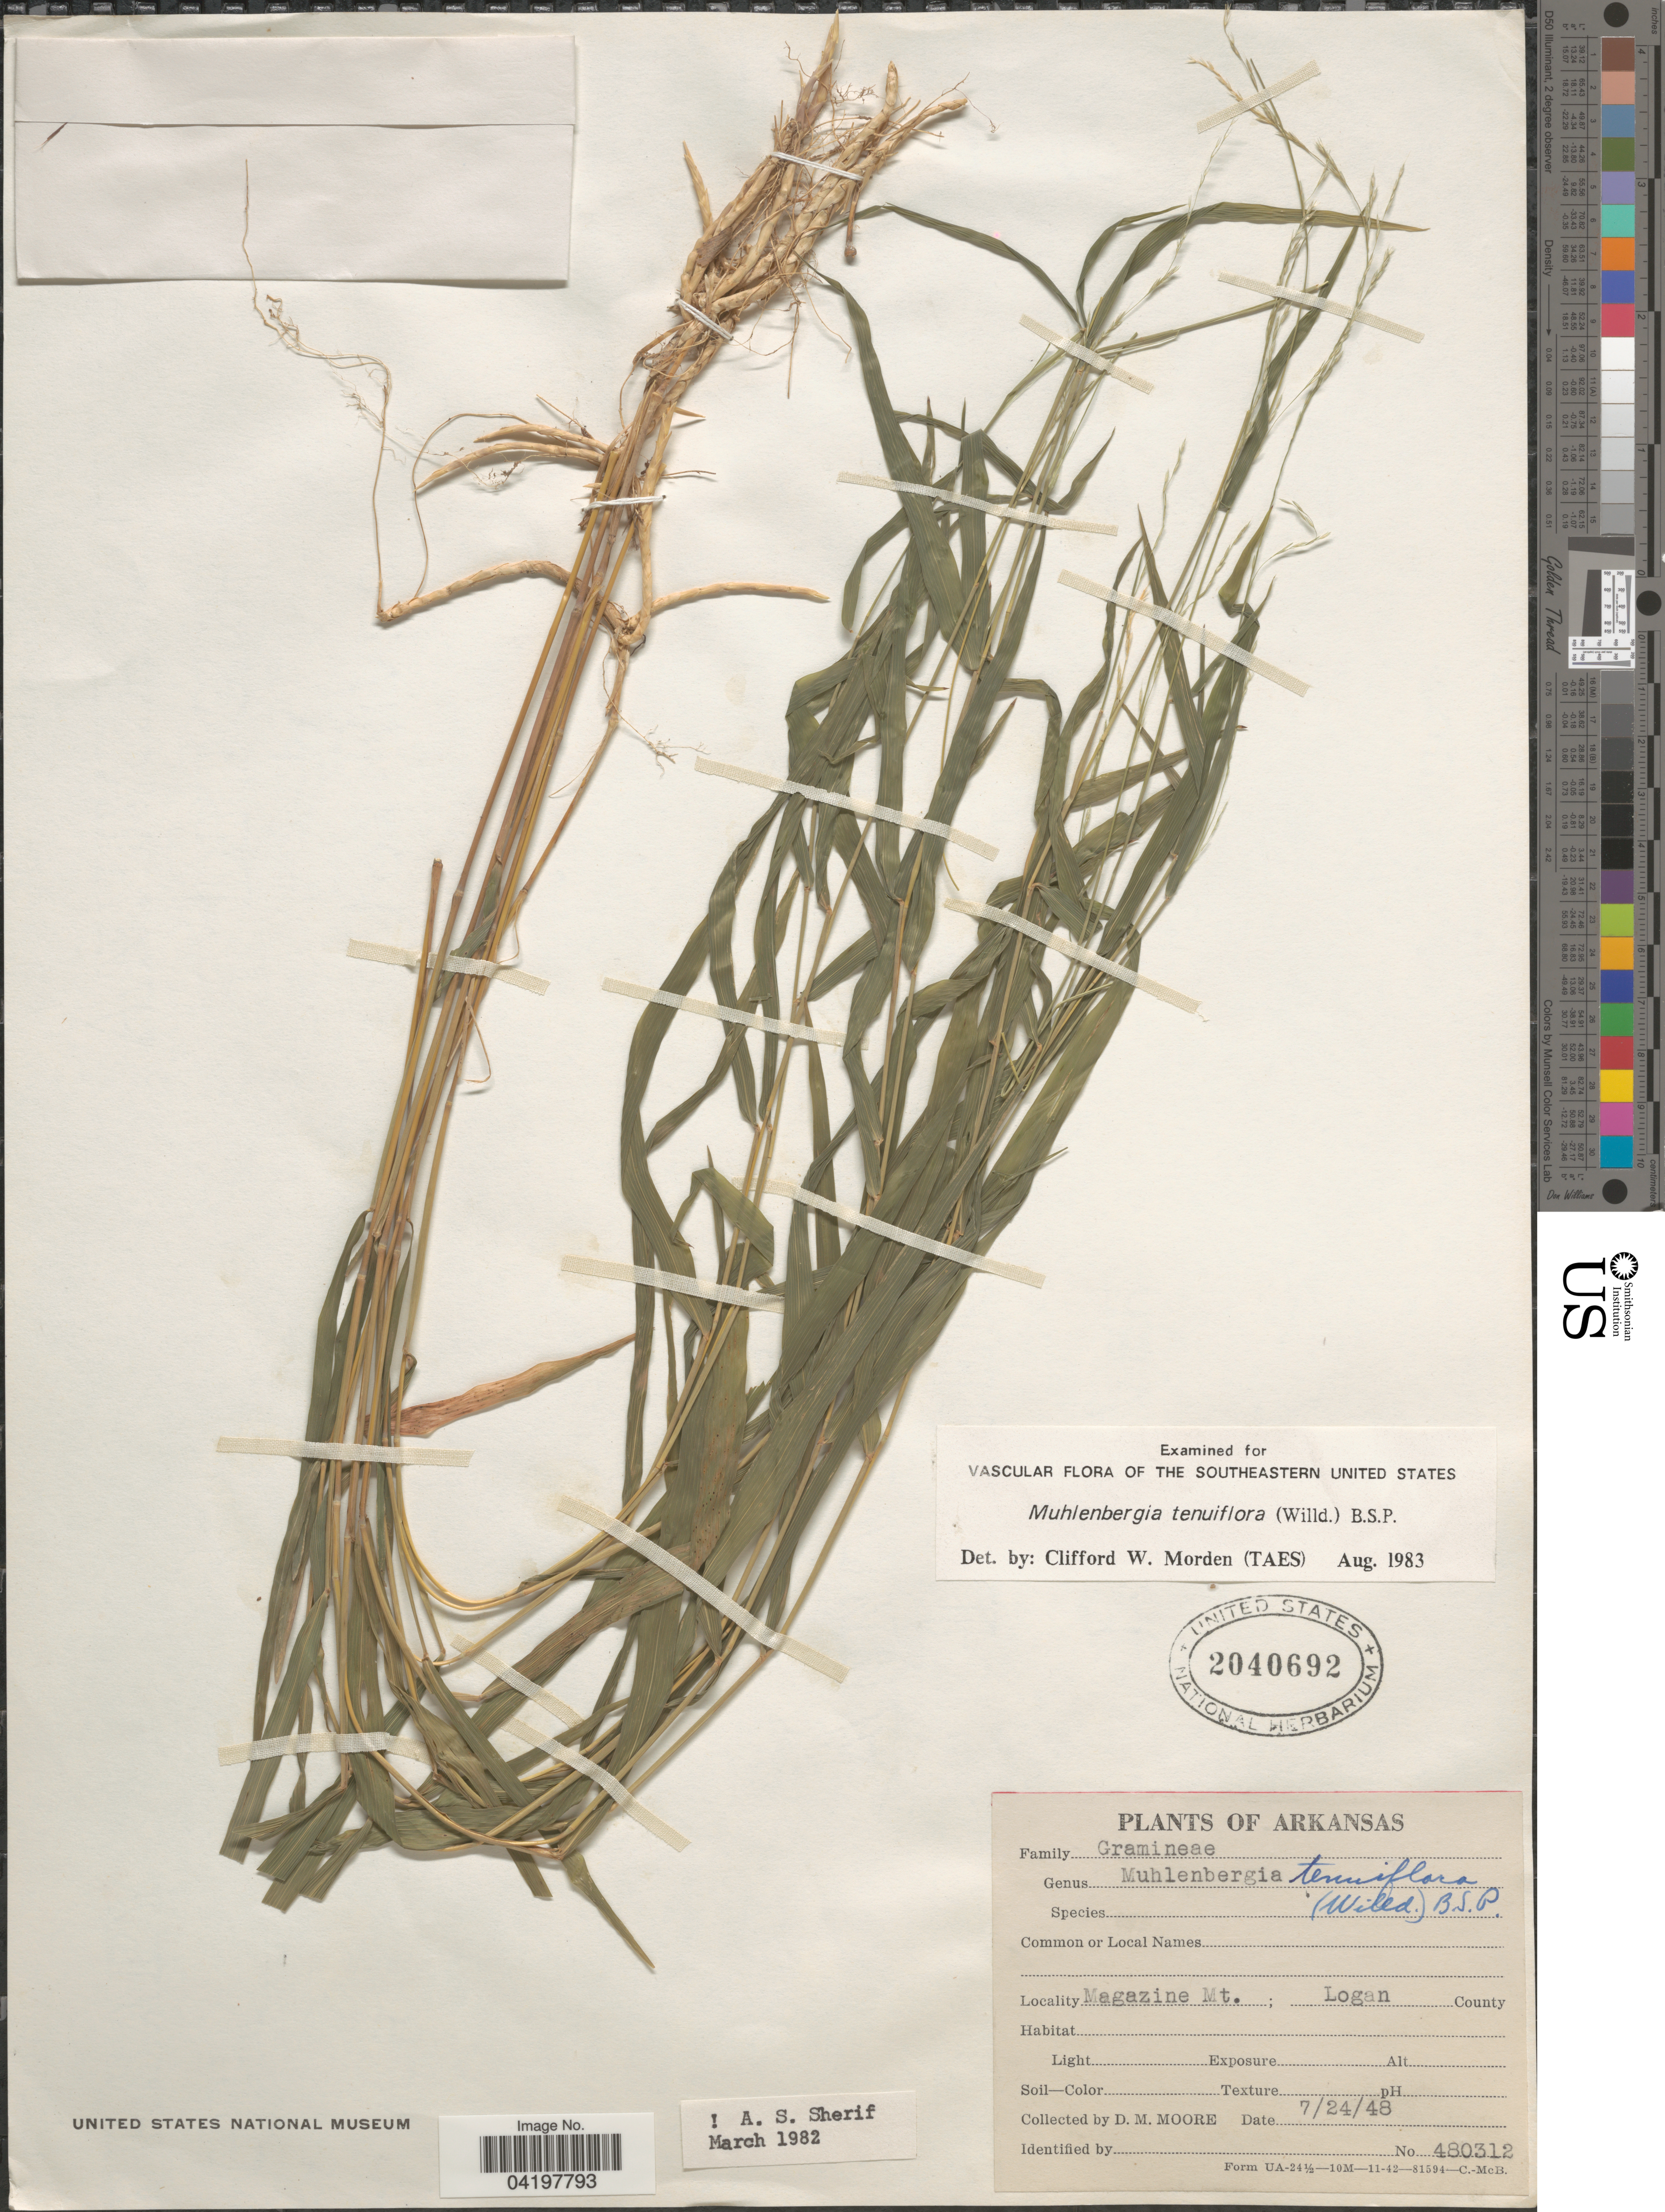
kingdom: Plantae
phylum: Tracheophyta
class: Liliopsida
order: Poales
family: Poaceae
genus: Muhlenbergia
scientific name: Muhlenbergia tenuiflora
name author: (Willd.) Britton, Stearns & Poggenb.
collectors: D. Moore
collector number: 480312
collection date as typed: Transcribed d/m/y: 24/7/48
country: United States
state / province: Arkansas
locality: Magazine Mt.; Logan County.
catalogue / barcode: US 2040692